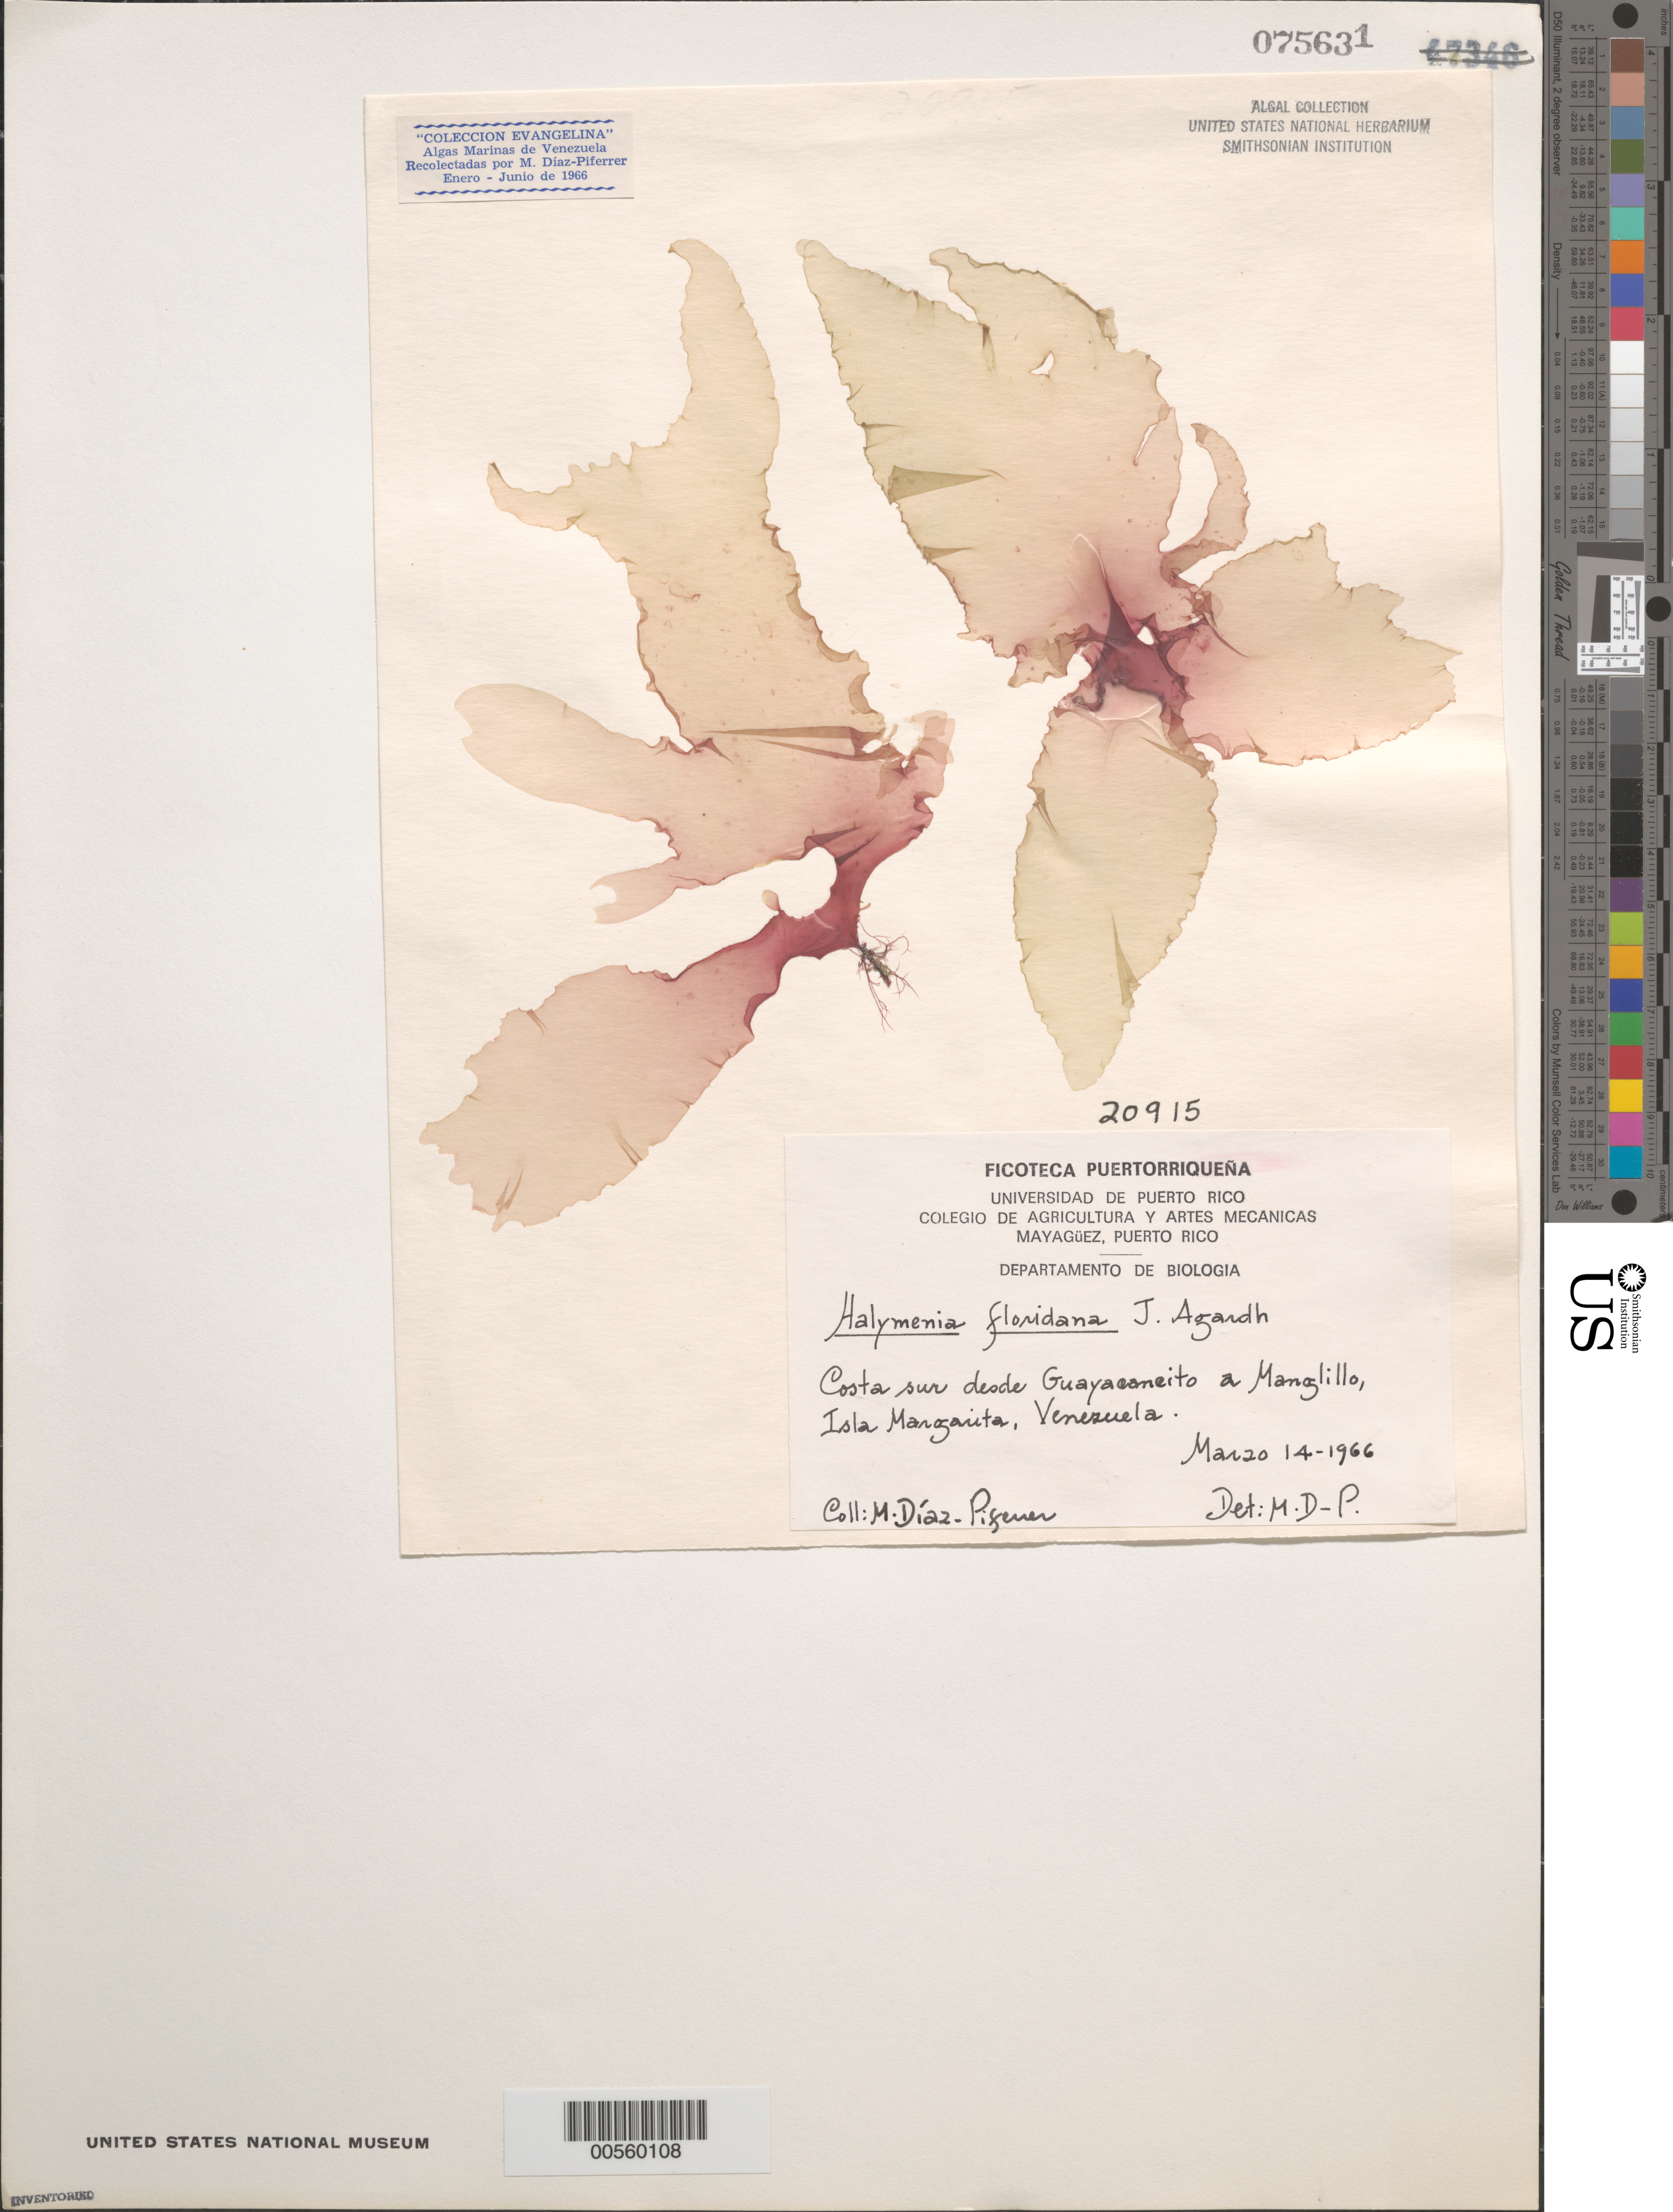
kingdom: Plantae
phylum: Rhodophyta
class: Florideophyceae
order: Halymeniales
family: Halymeniaceae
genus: Halymenia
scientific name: Halymenia floridana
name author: J. Agardh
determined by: Diaz-Piferrer, M.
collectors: M. Diaz-Piferrer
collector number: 20915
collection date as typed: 14 Mar 1966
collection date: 1966-03-14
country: Venezuela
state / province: Nueva Esparta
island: Margarita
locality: Guayacaneito to Manglillo, Peninsula de Macanao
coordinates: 11 N, 64 W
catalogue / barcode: US 75631